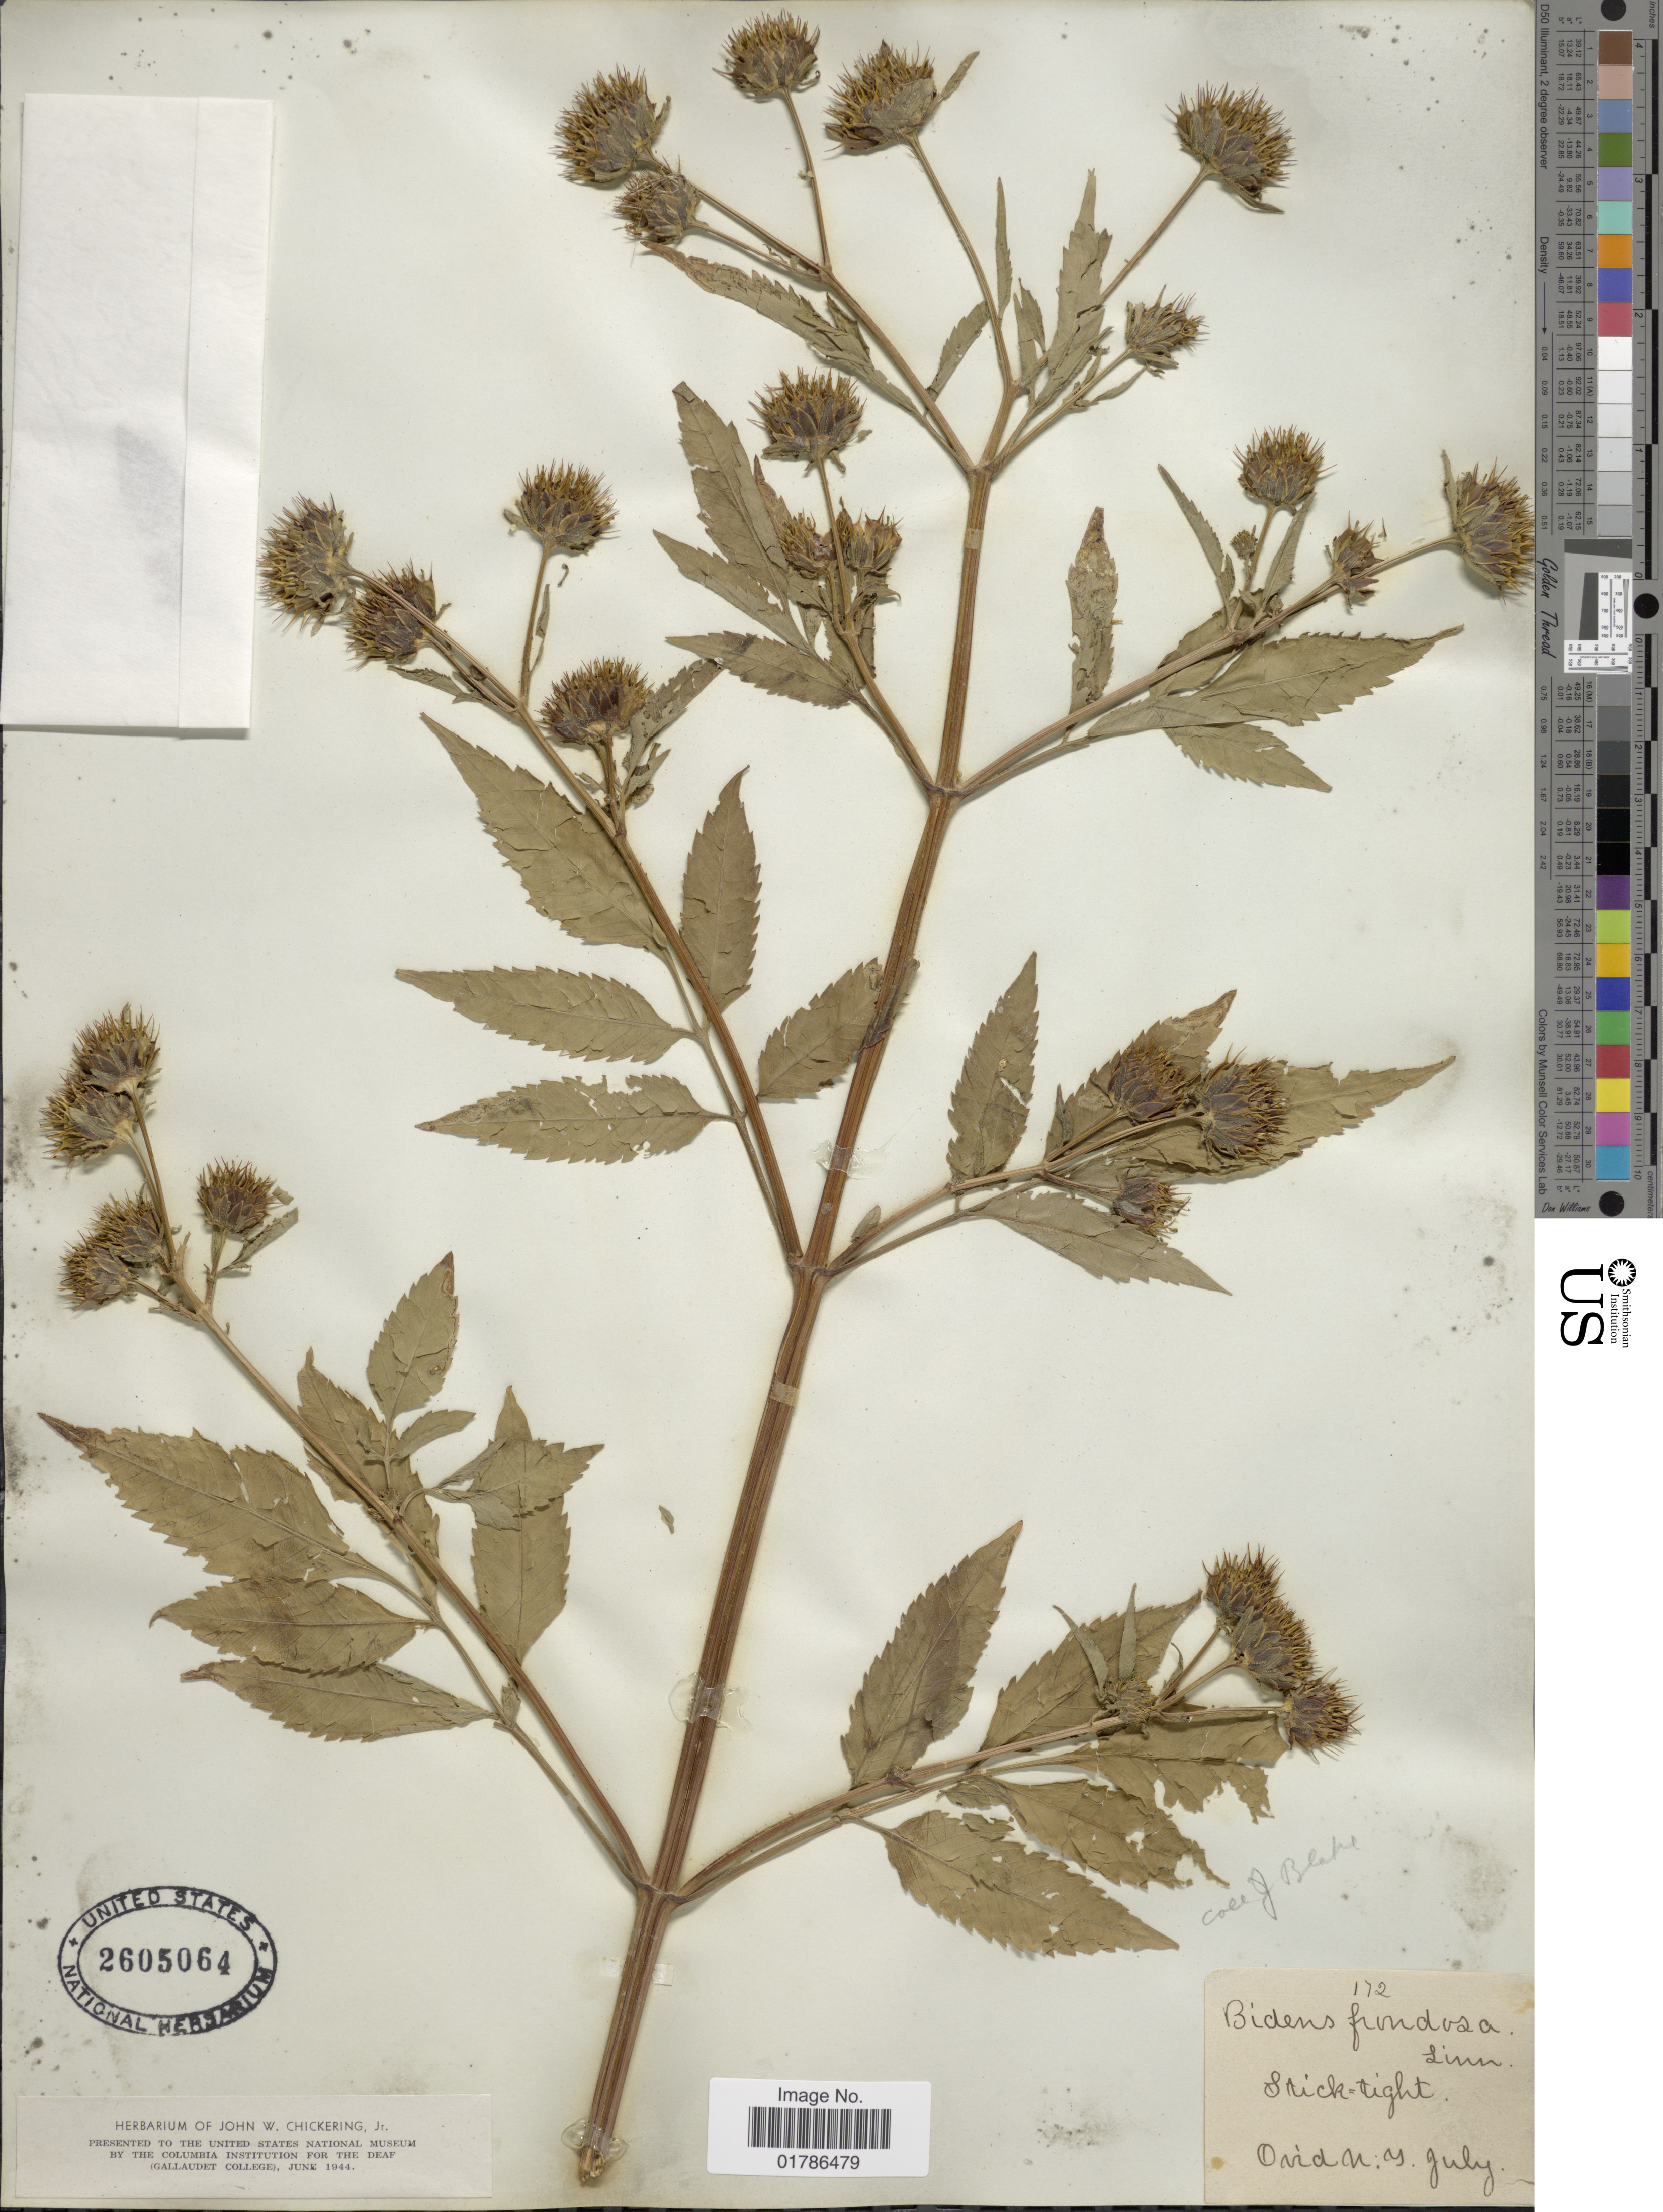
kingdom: Plantae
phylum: Tracheophyta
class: Magnoliopsida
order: Asterales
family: Asteraceae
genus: Bidens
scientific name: Bidens frondosa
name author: L.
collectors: ex herb. J.W. Chickering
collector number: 172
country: United States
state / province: New York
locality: Ovid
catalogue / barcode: US 2605064